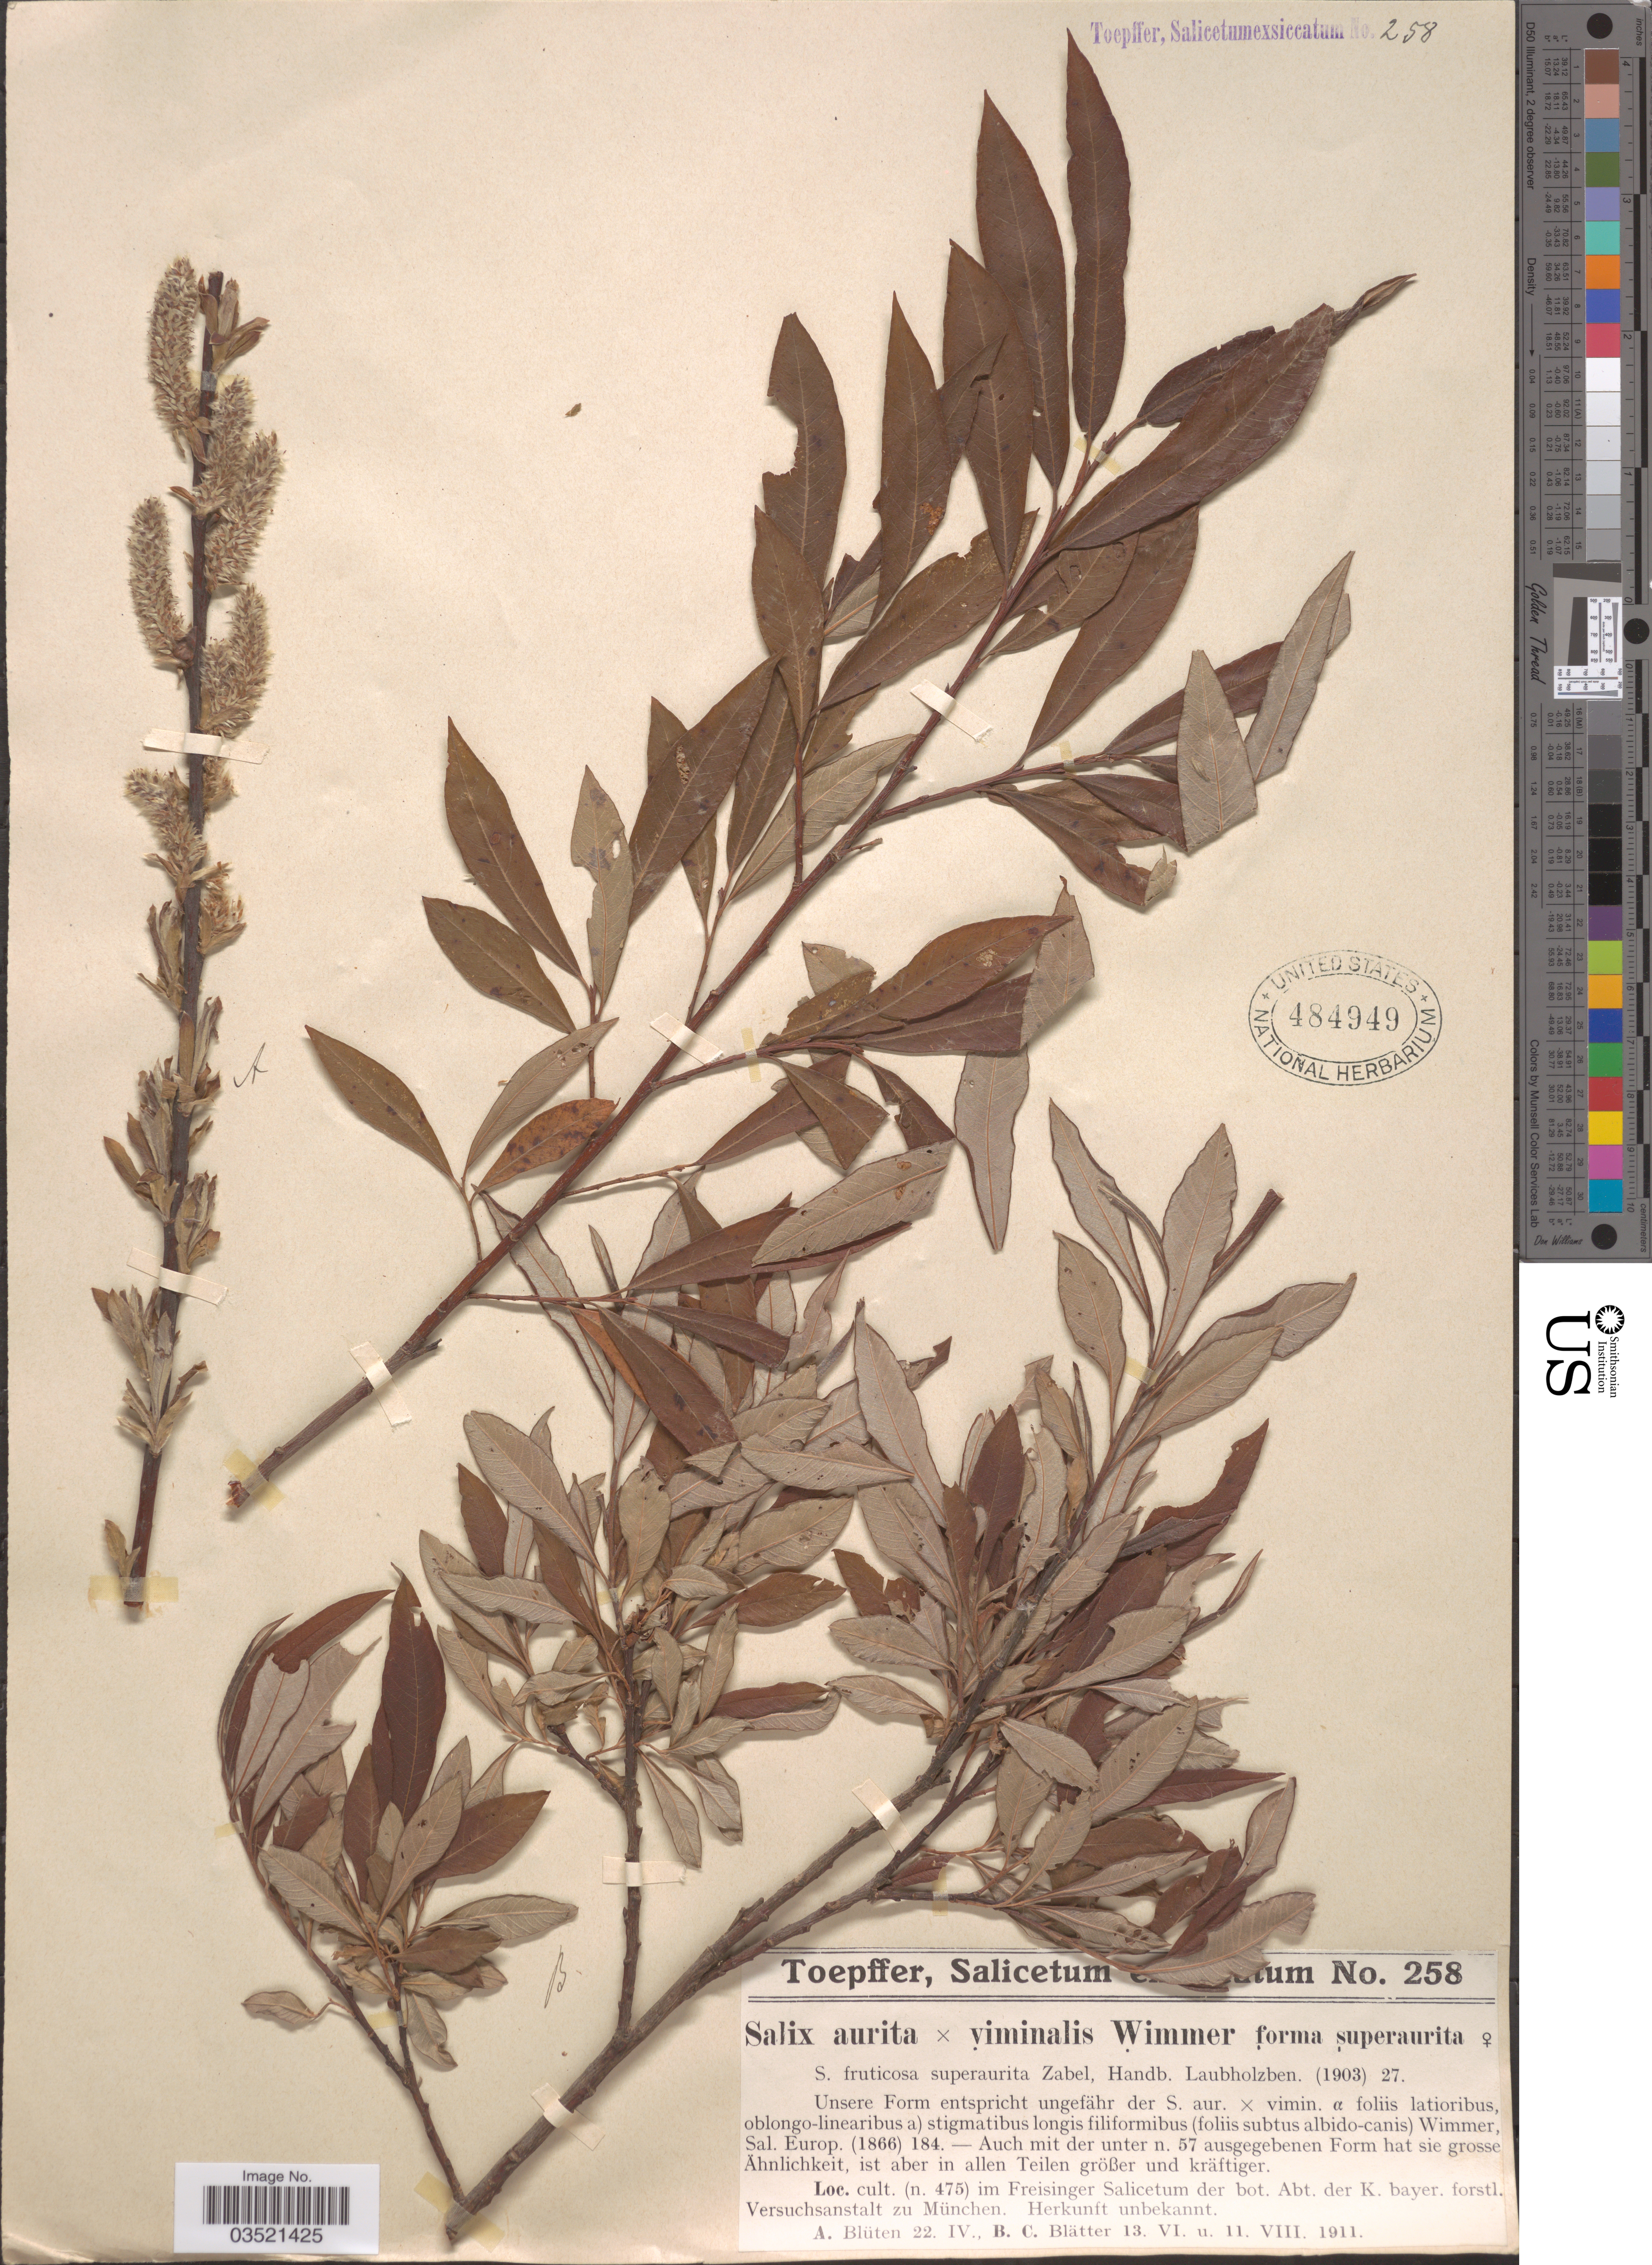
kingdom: Plantae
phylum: Tracheophyta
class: Magnoliopsida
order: Malpighiales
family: Salicaceae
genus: Salix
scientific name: Salix aurita x S. viminalis L.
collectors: A. Toepffer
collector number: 258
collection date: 1911-04-22/1911-08-11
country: Germany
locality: Cult. (n. 475) im Freisinger Salicetum der bot. Abt. der K. bayer. forstl. Versuchsanstalt zu München.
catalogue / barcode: US 484949